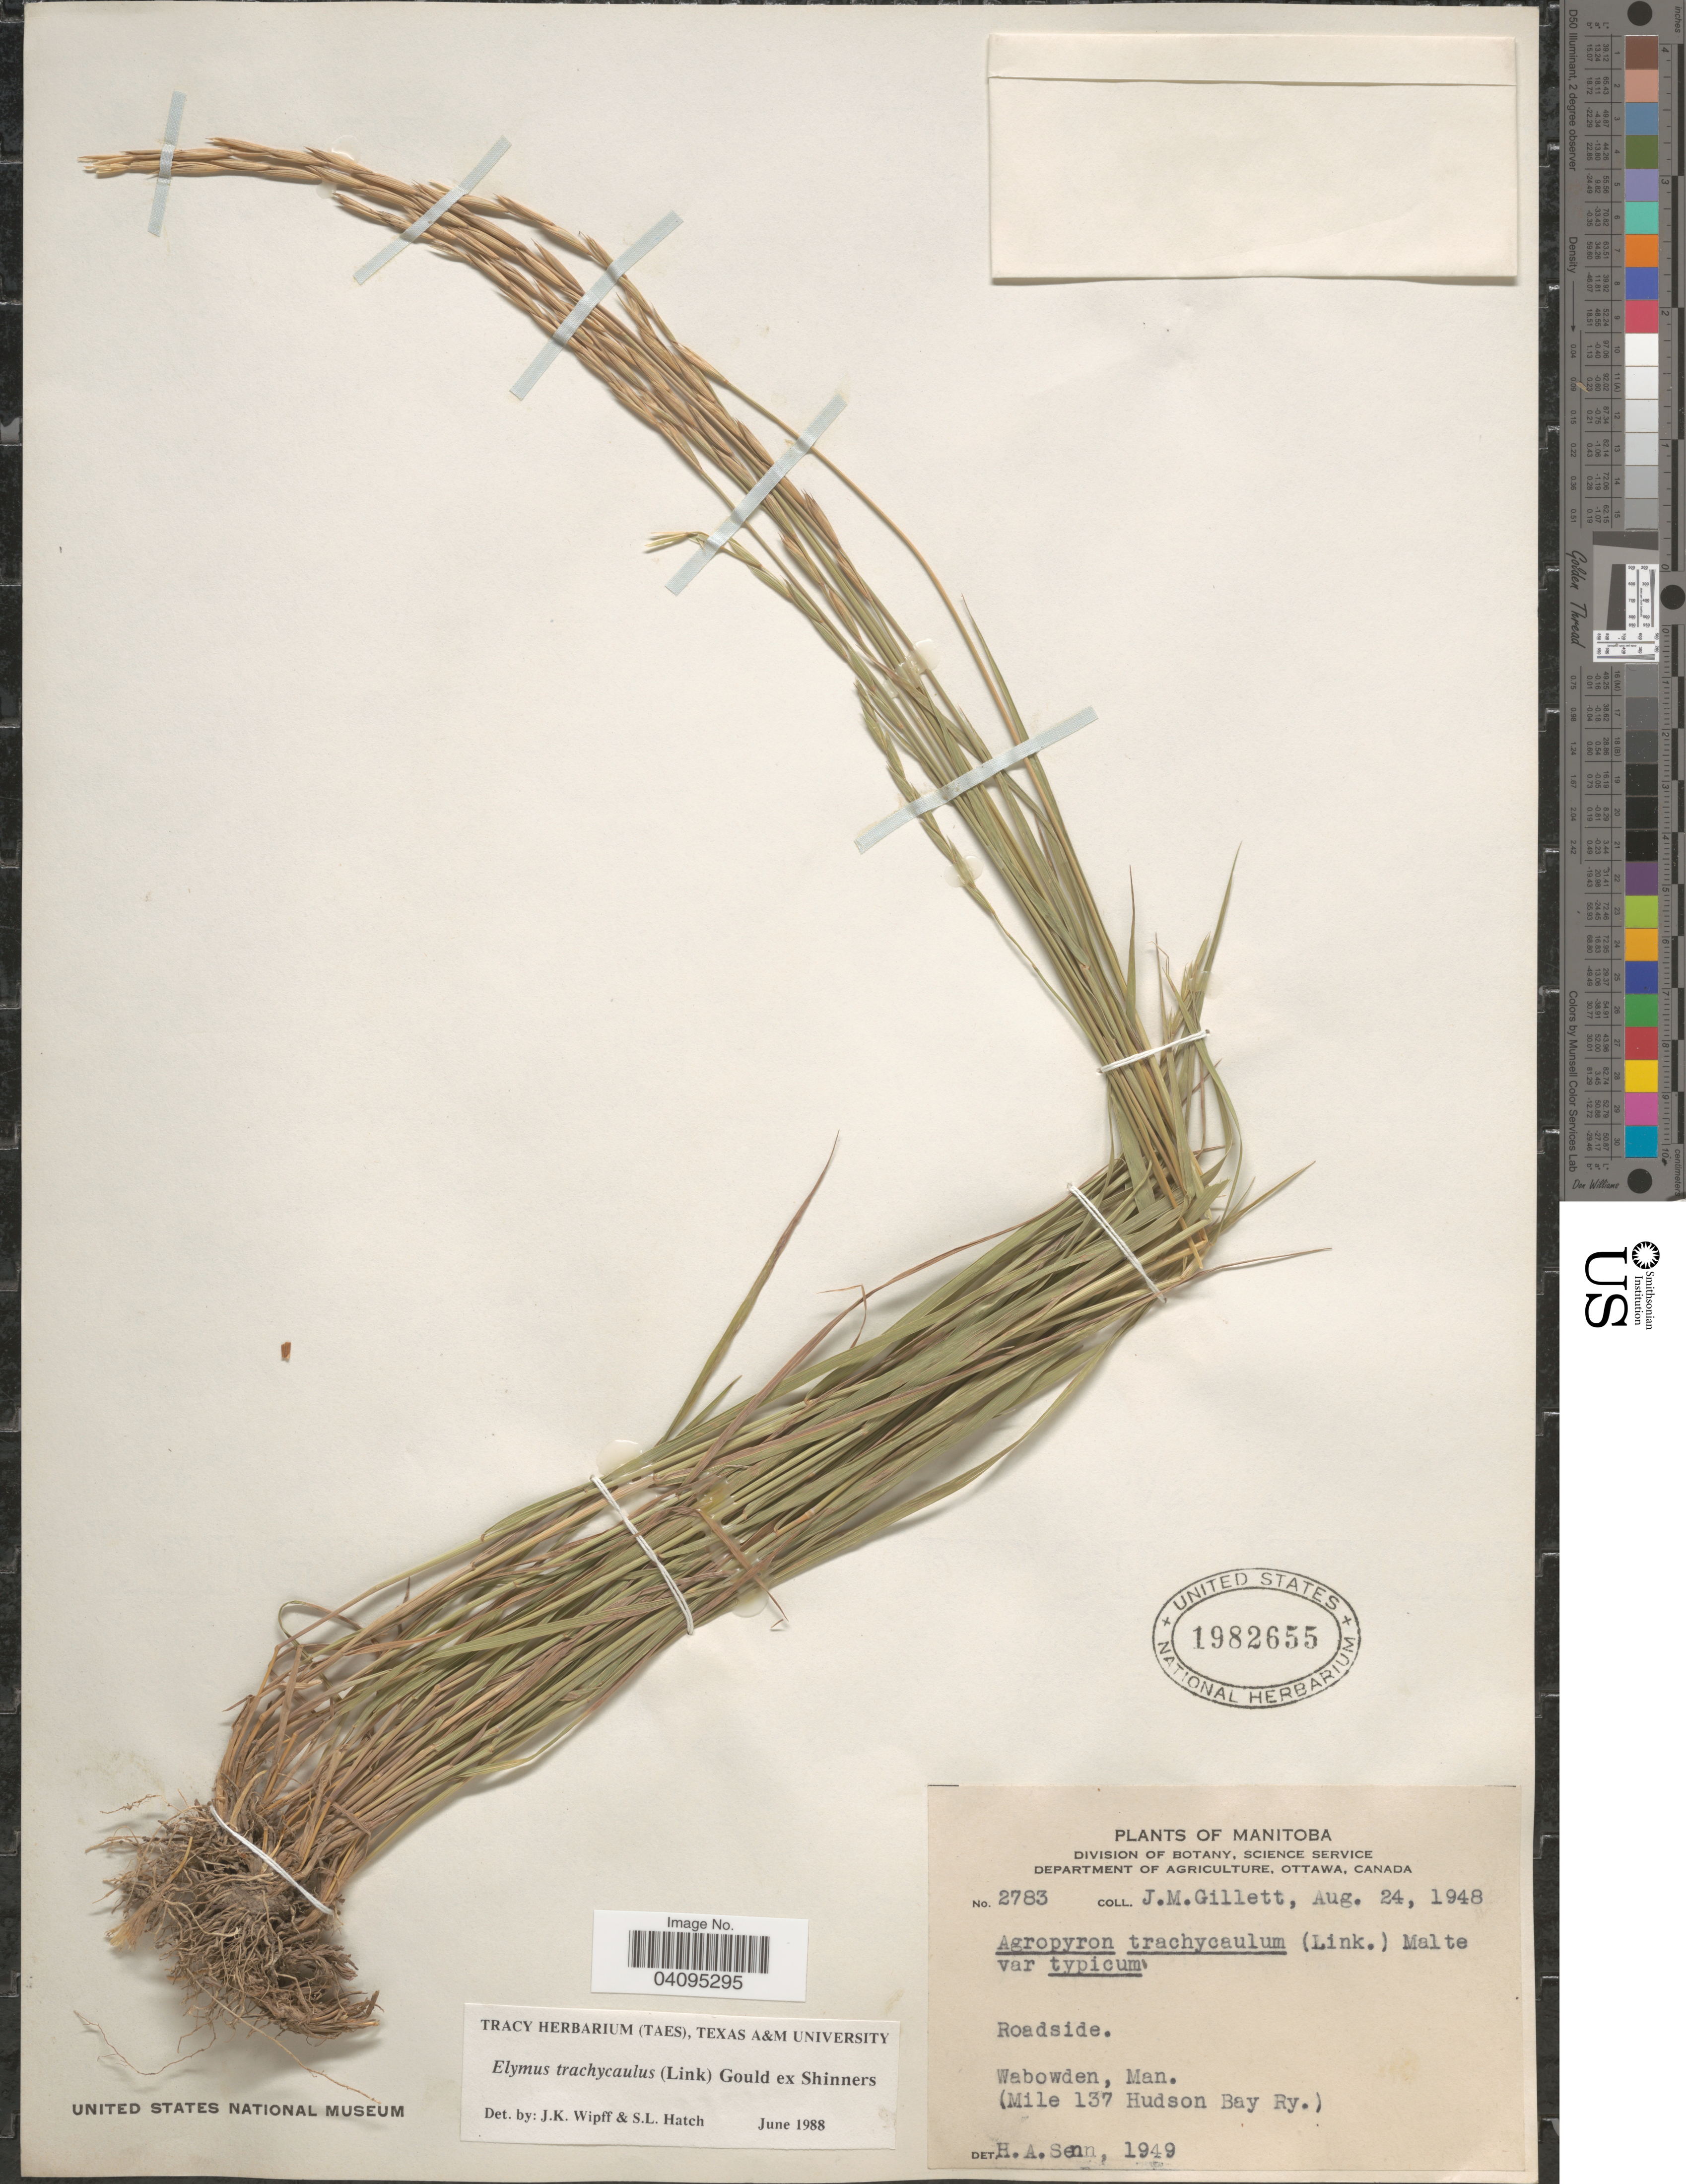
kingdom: Plantae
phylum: Tracheophyta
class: Liliopsida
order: Poales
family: Poaceae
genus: Elymus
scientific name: Elymus trachycaulus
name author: (Link) Gould ex Shinners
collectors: J. M. Gillett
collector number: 2783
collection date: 1948-08-24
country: Canada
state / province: Manitoba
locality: Roadside. Wabowden. (Mile 137 Hudson Bay Ry.).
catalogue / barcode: US 1982655